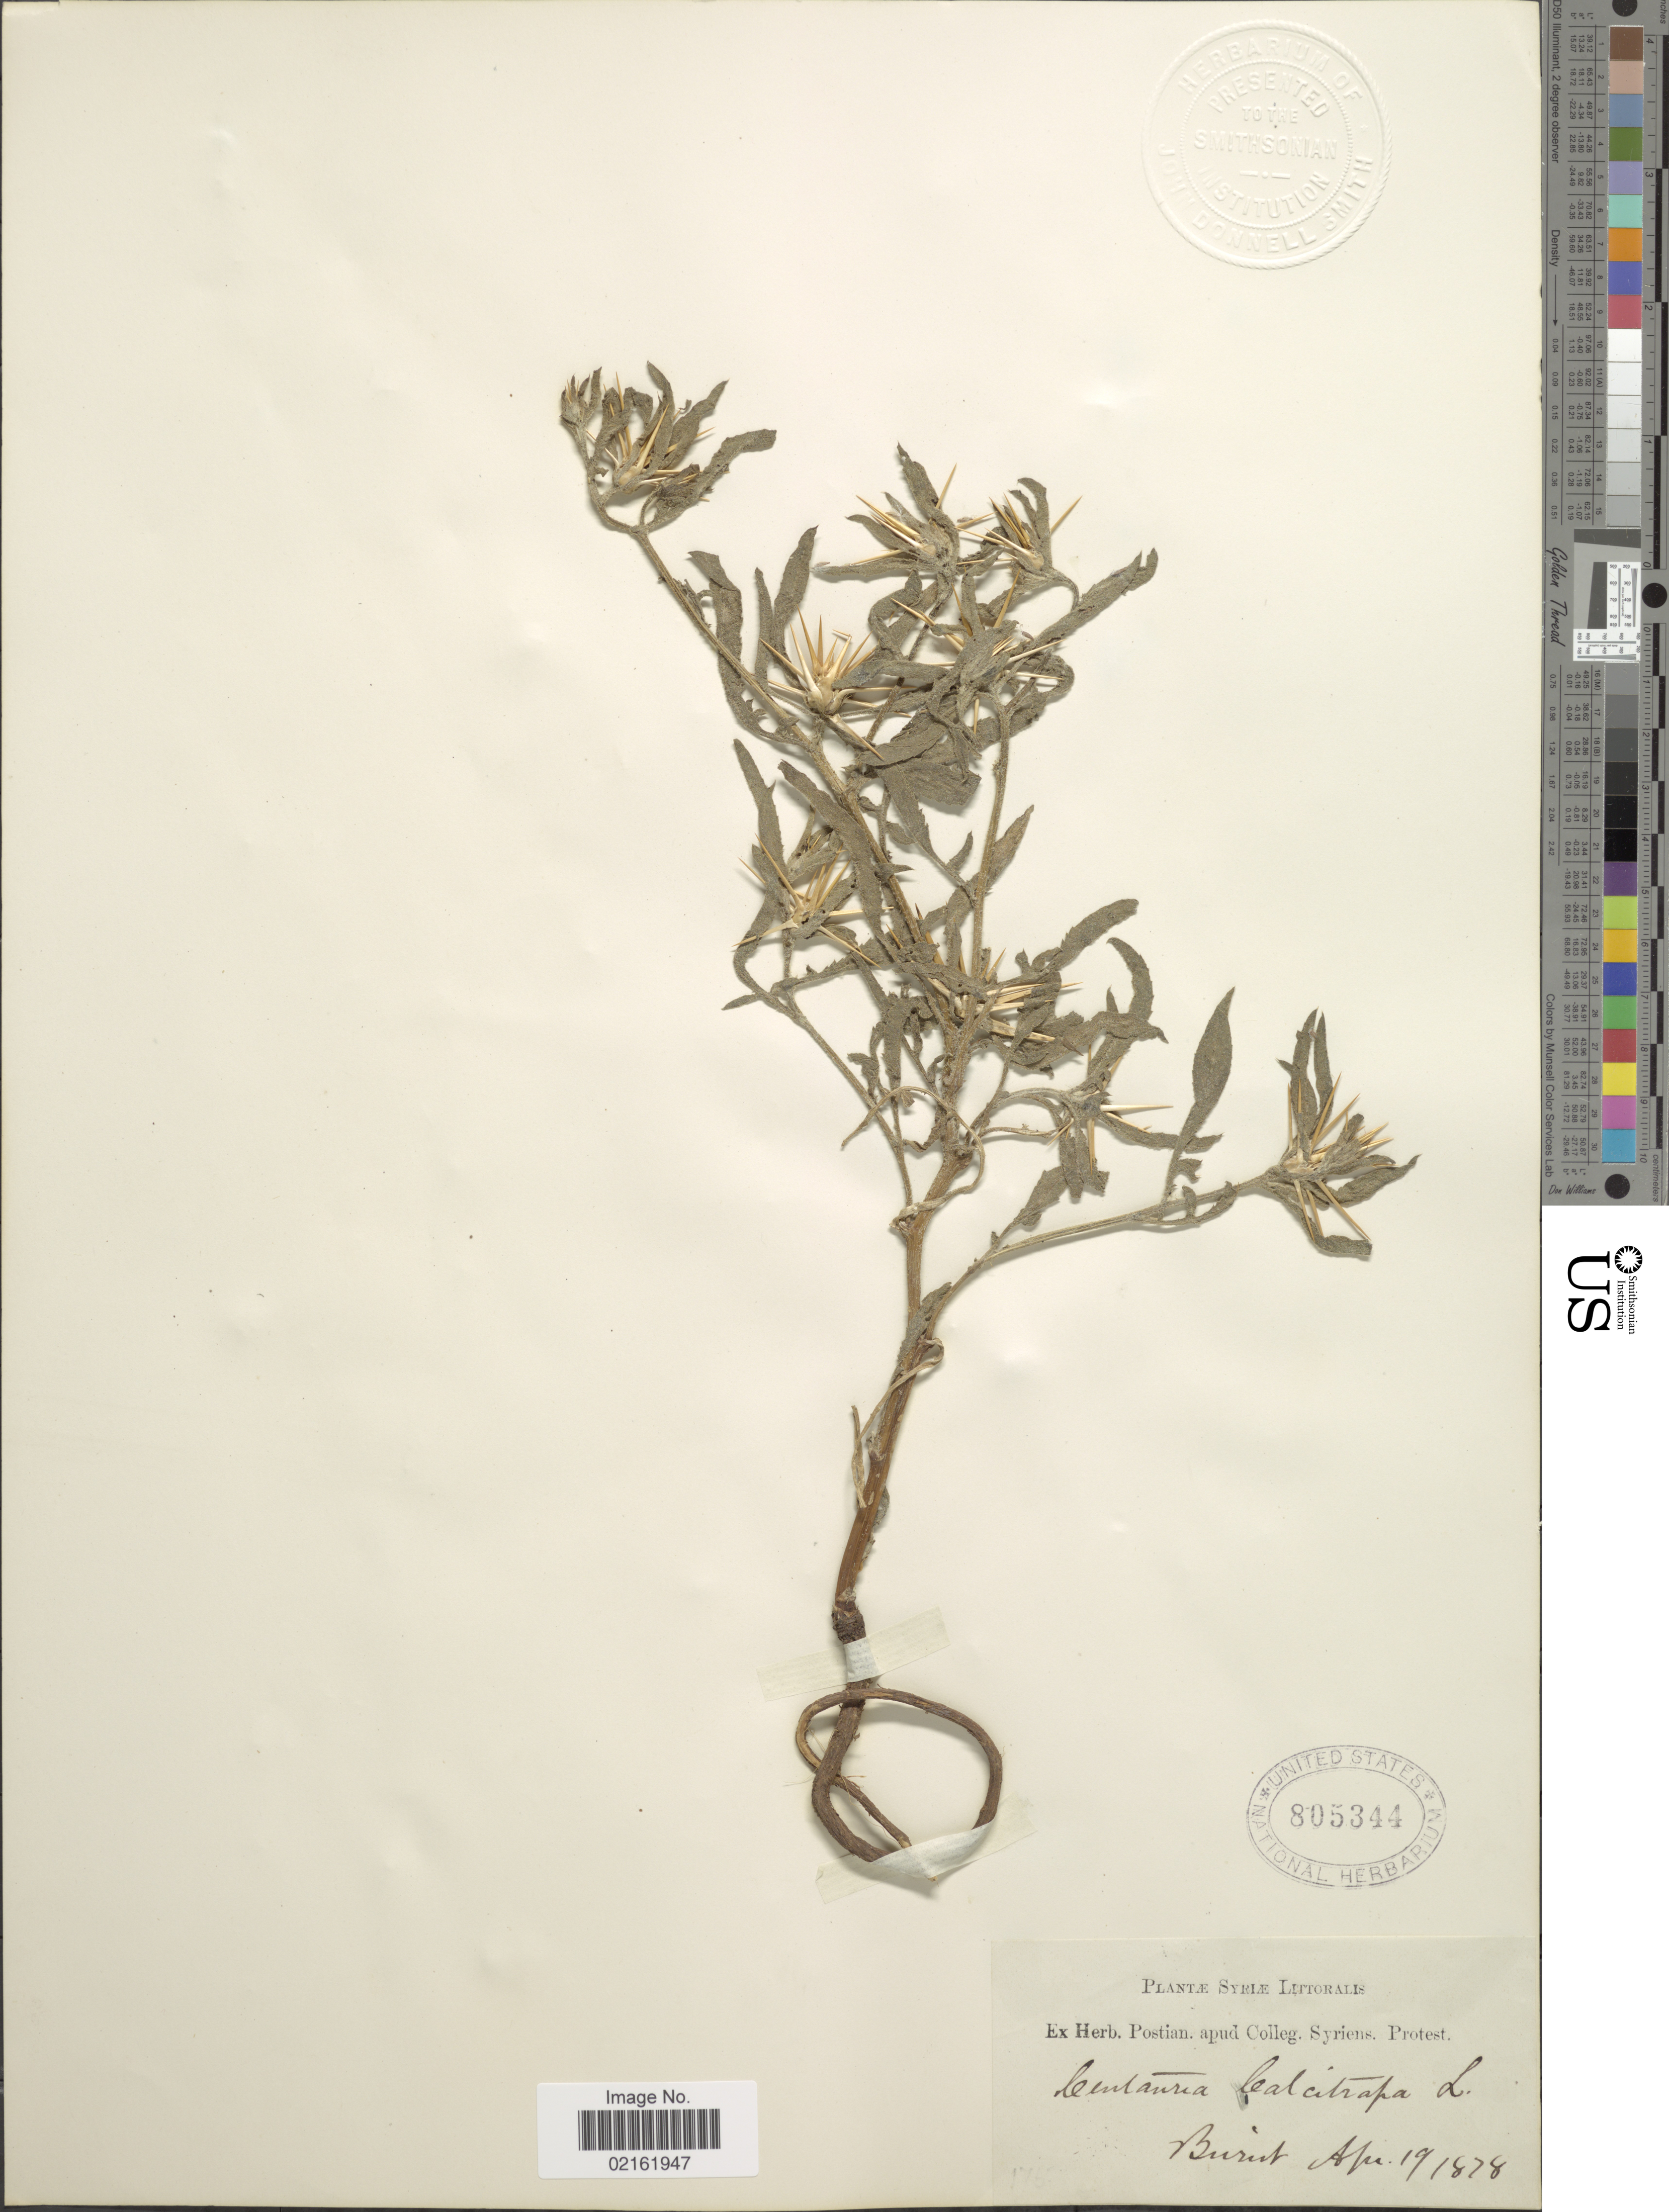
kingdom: Plantae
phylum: Tracheophyta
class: Magnoliopsida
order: Asterales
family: Asteraceae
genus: Centaurea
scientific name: Centaurea calcitrapa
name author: L.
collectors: ex herb. Postian. apud Colleg. Syriens. Protest. USE "Fannie P. A. Shepard" (10308853) AS PRIMARY COLLECTOR INSTEAD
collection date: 1878-08-19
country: Syria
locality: Syrie, Buriet [interpreted]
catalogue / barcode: US 805344